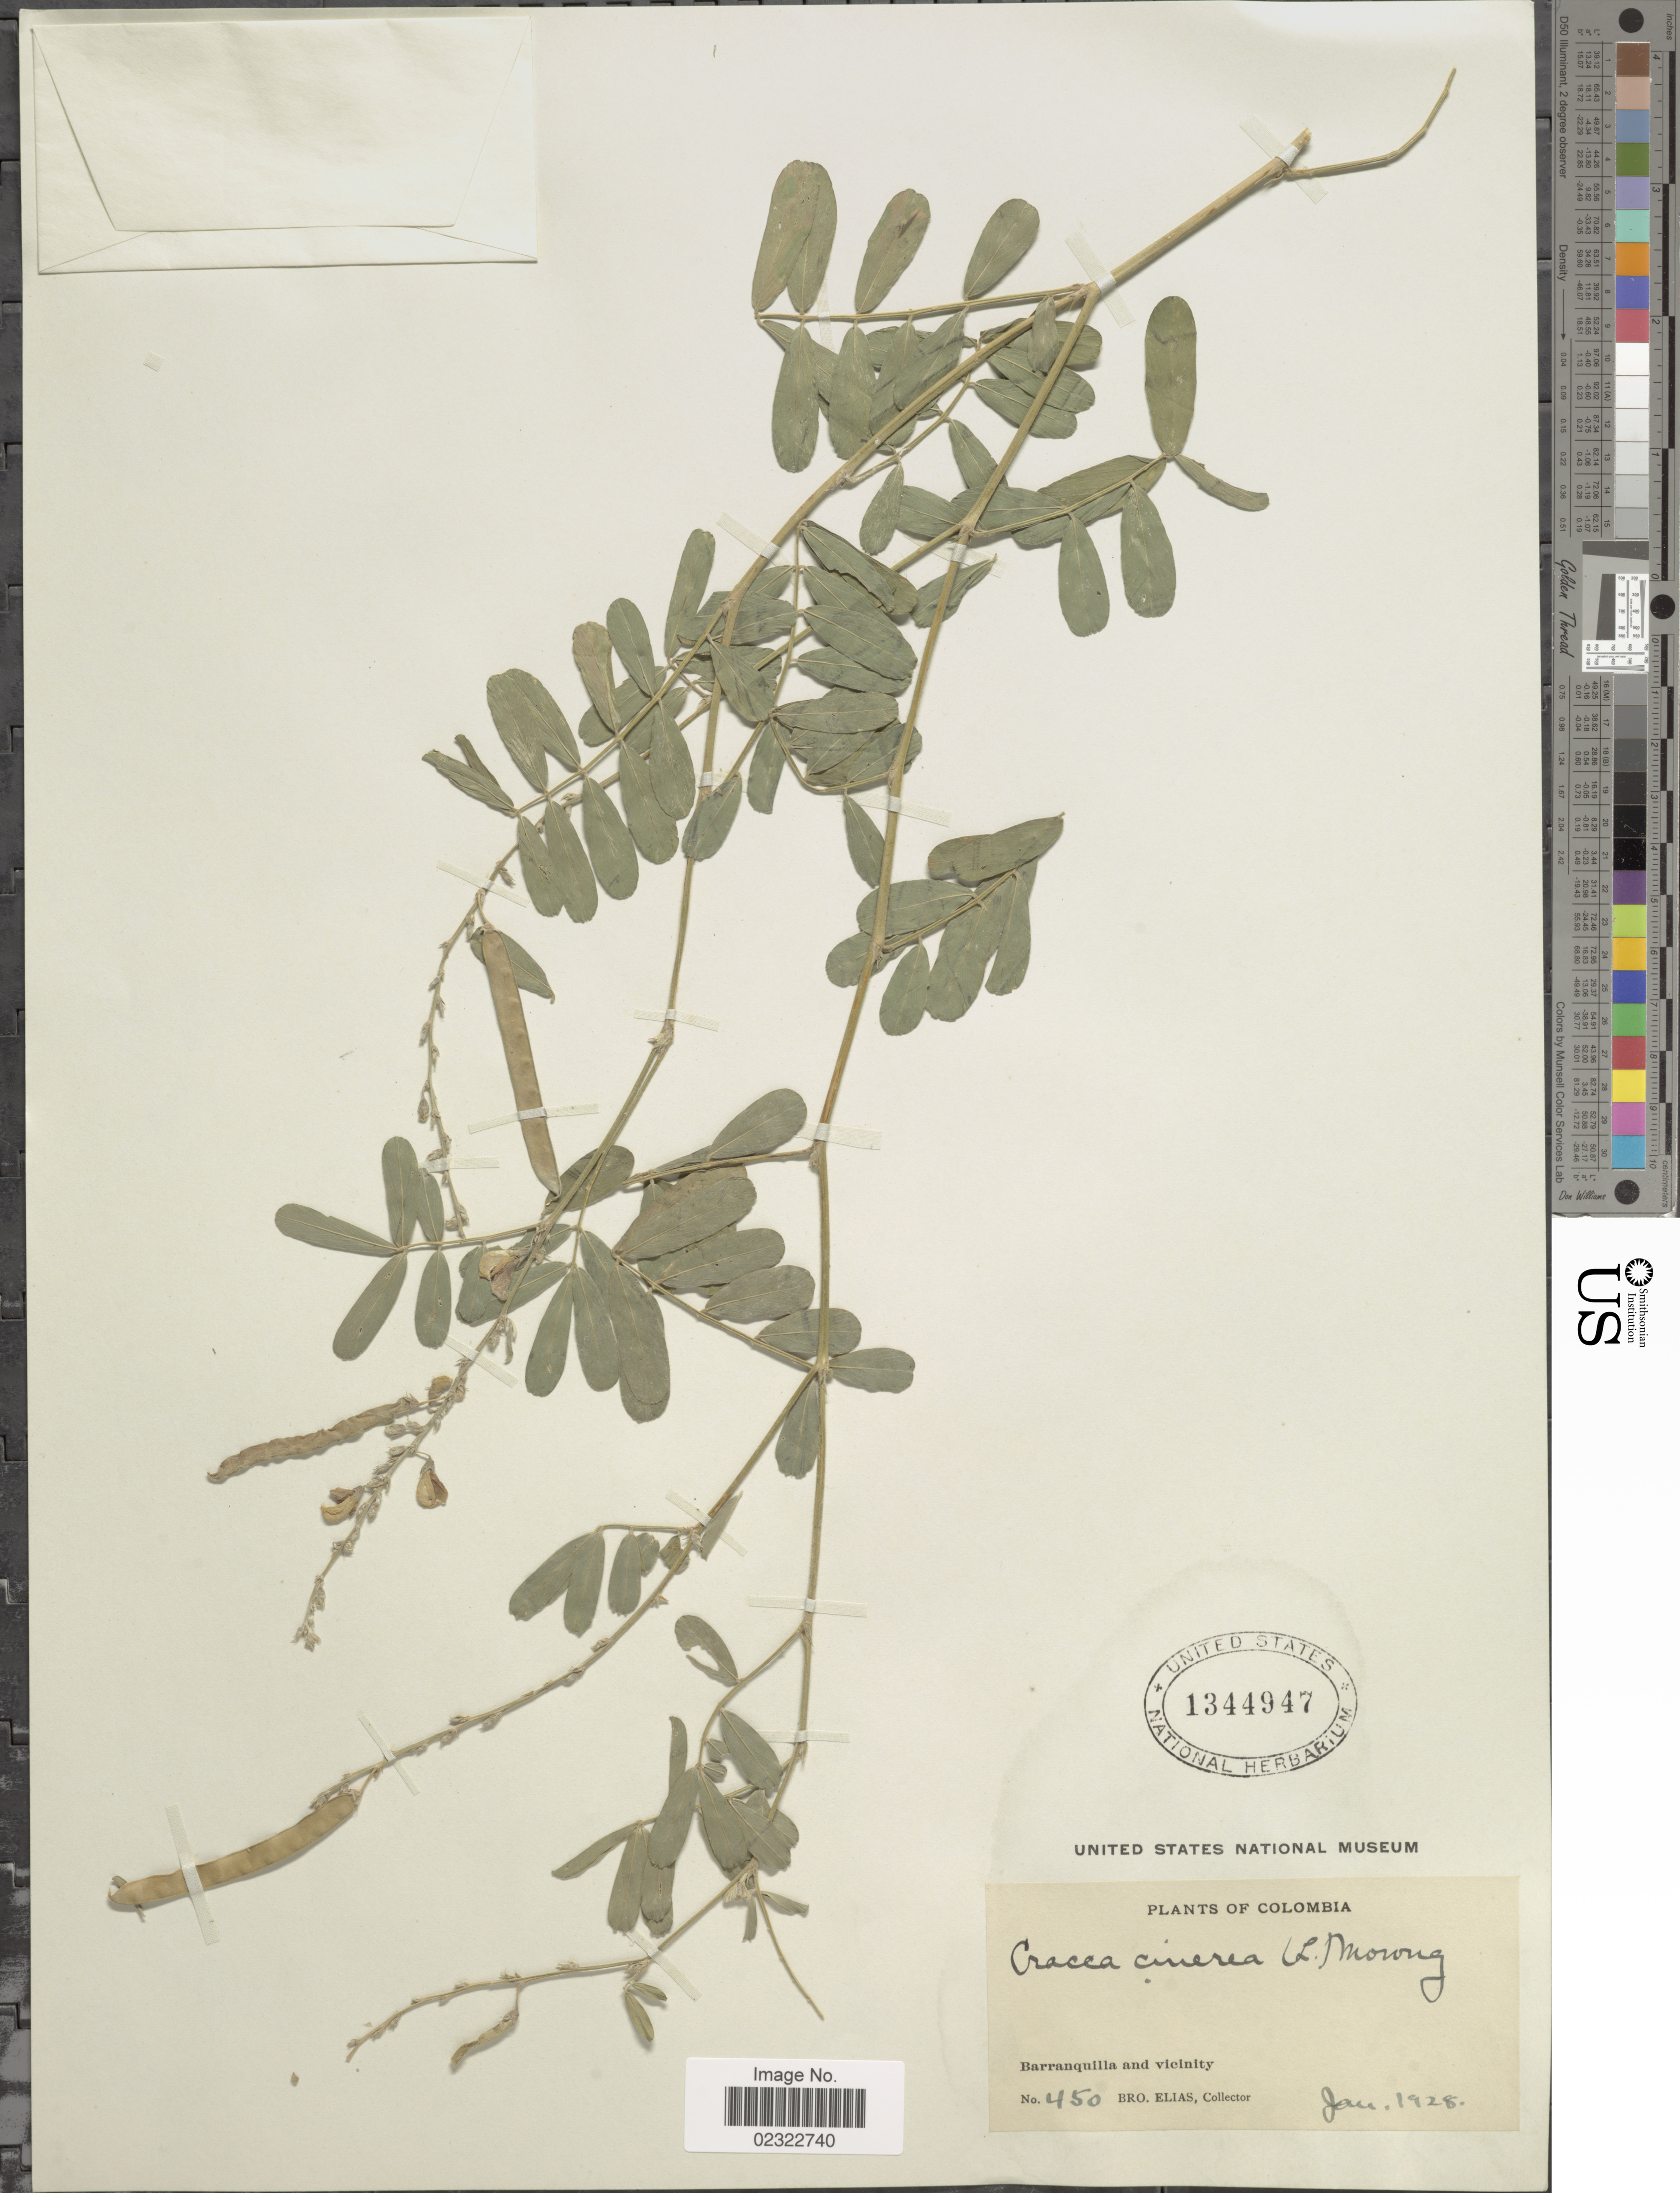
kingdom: Plantae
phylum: Tracheophyta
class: Magnoliopsida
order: Fabales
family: Fabaceae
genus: Tephrosia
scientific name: Tephrosia cinerea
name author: (L.) Pers.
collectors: Bro. Elias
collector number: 450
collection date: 1928-01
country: Colombia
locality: Barranquilla and vicinity.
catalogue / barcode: US 1344947